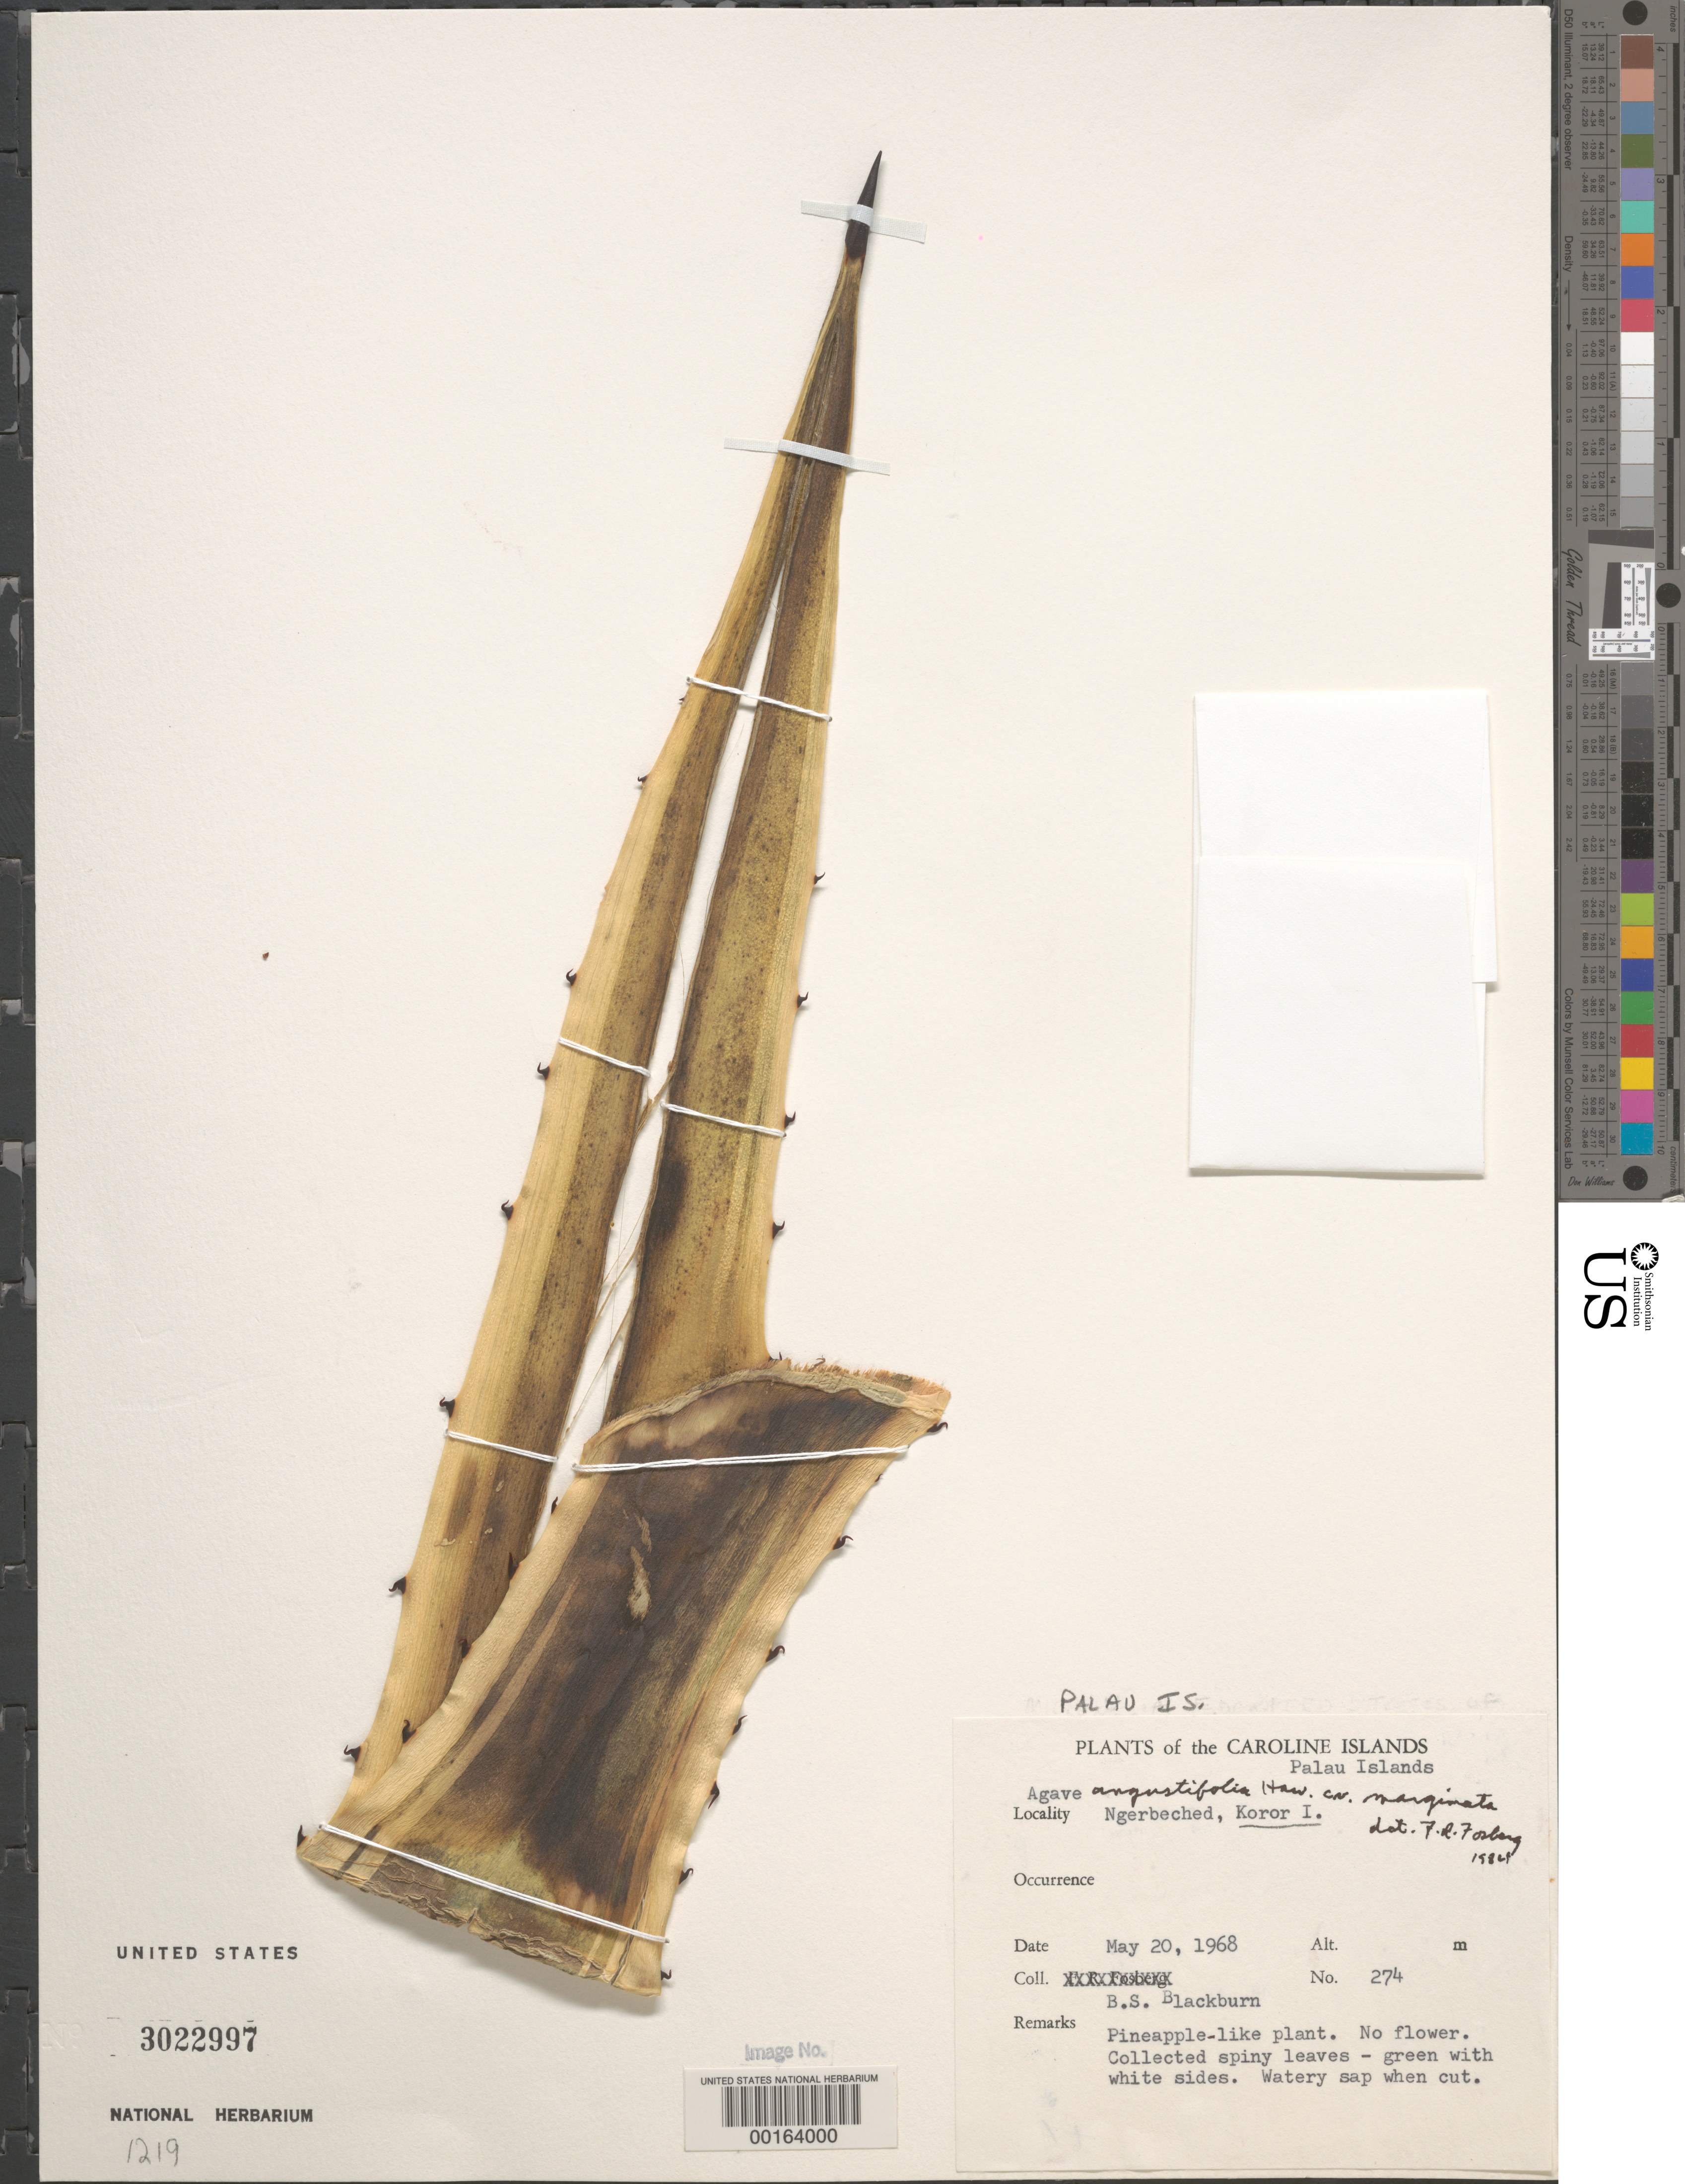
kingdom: Plantae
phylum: Tracheophyta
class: Liliopsida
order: Asparagales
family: Asparagaceae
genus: Agave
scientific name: Agave angustifolia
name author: Haw.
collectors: B. S. Blackburn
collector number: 274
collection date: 1968-05-20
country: Palau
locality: Palau Is. Caroline Islands. Palau Islands. Ngerbeched, Koror I.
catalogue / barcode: US 3022997